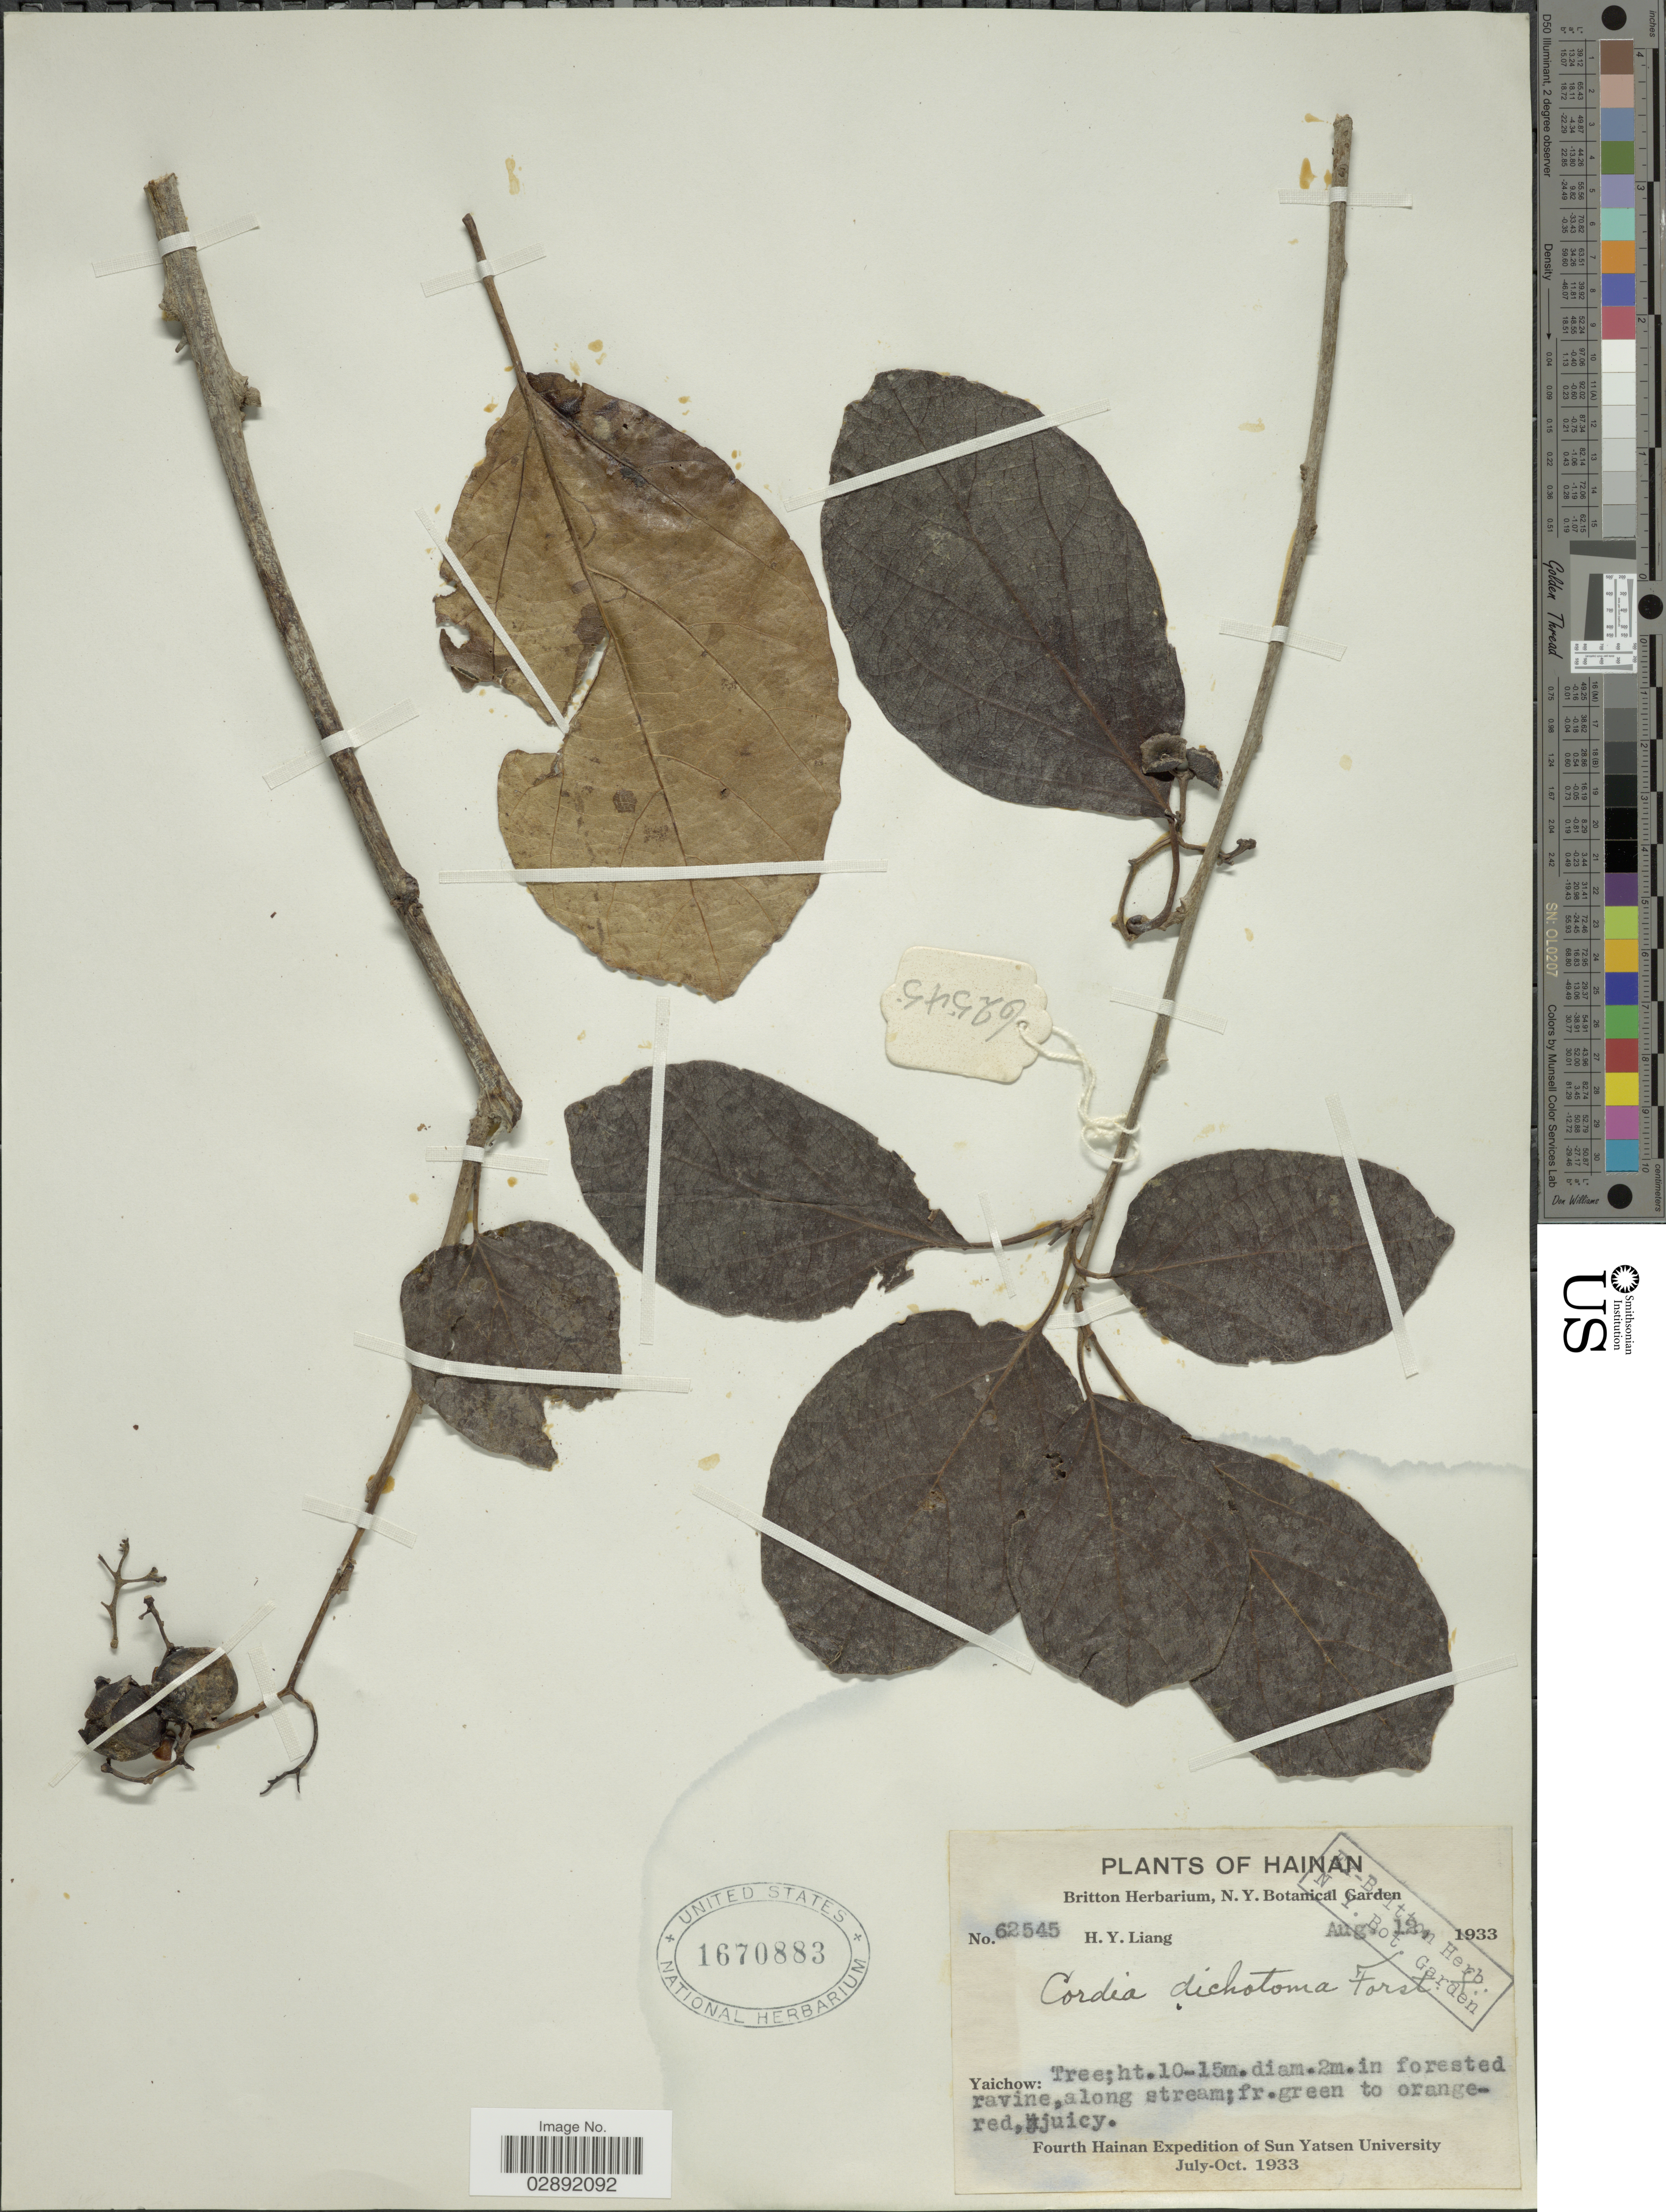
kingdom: Plantae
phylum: Tracheophyta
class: Magnoliopsida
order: Boraginales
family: Cordiaceae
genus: Cordia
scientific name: Cordia dichotoma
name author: G. Forst.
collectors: H. Y. Liang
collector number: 62545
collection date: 1933-08-12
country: China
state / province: Hainan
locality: Yaichow.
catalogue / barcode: US 1670883